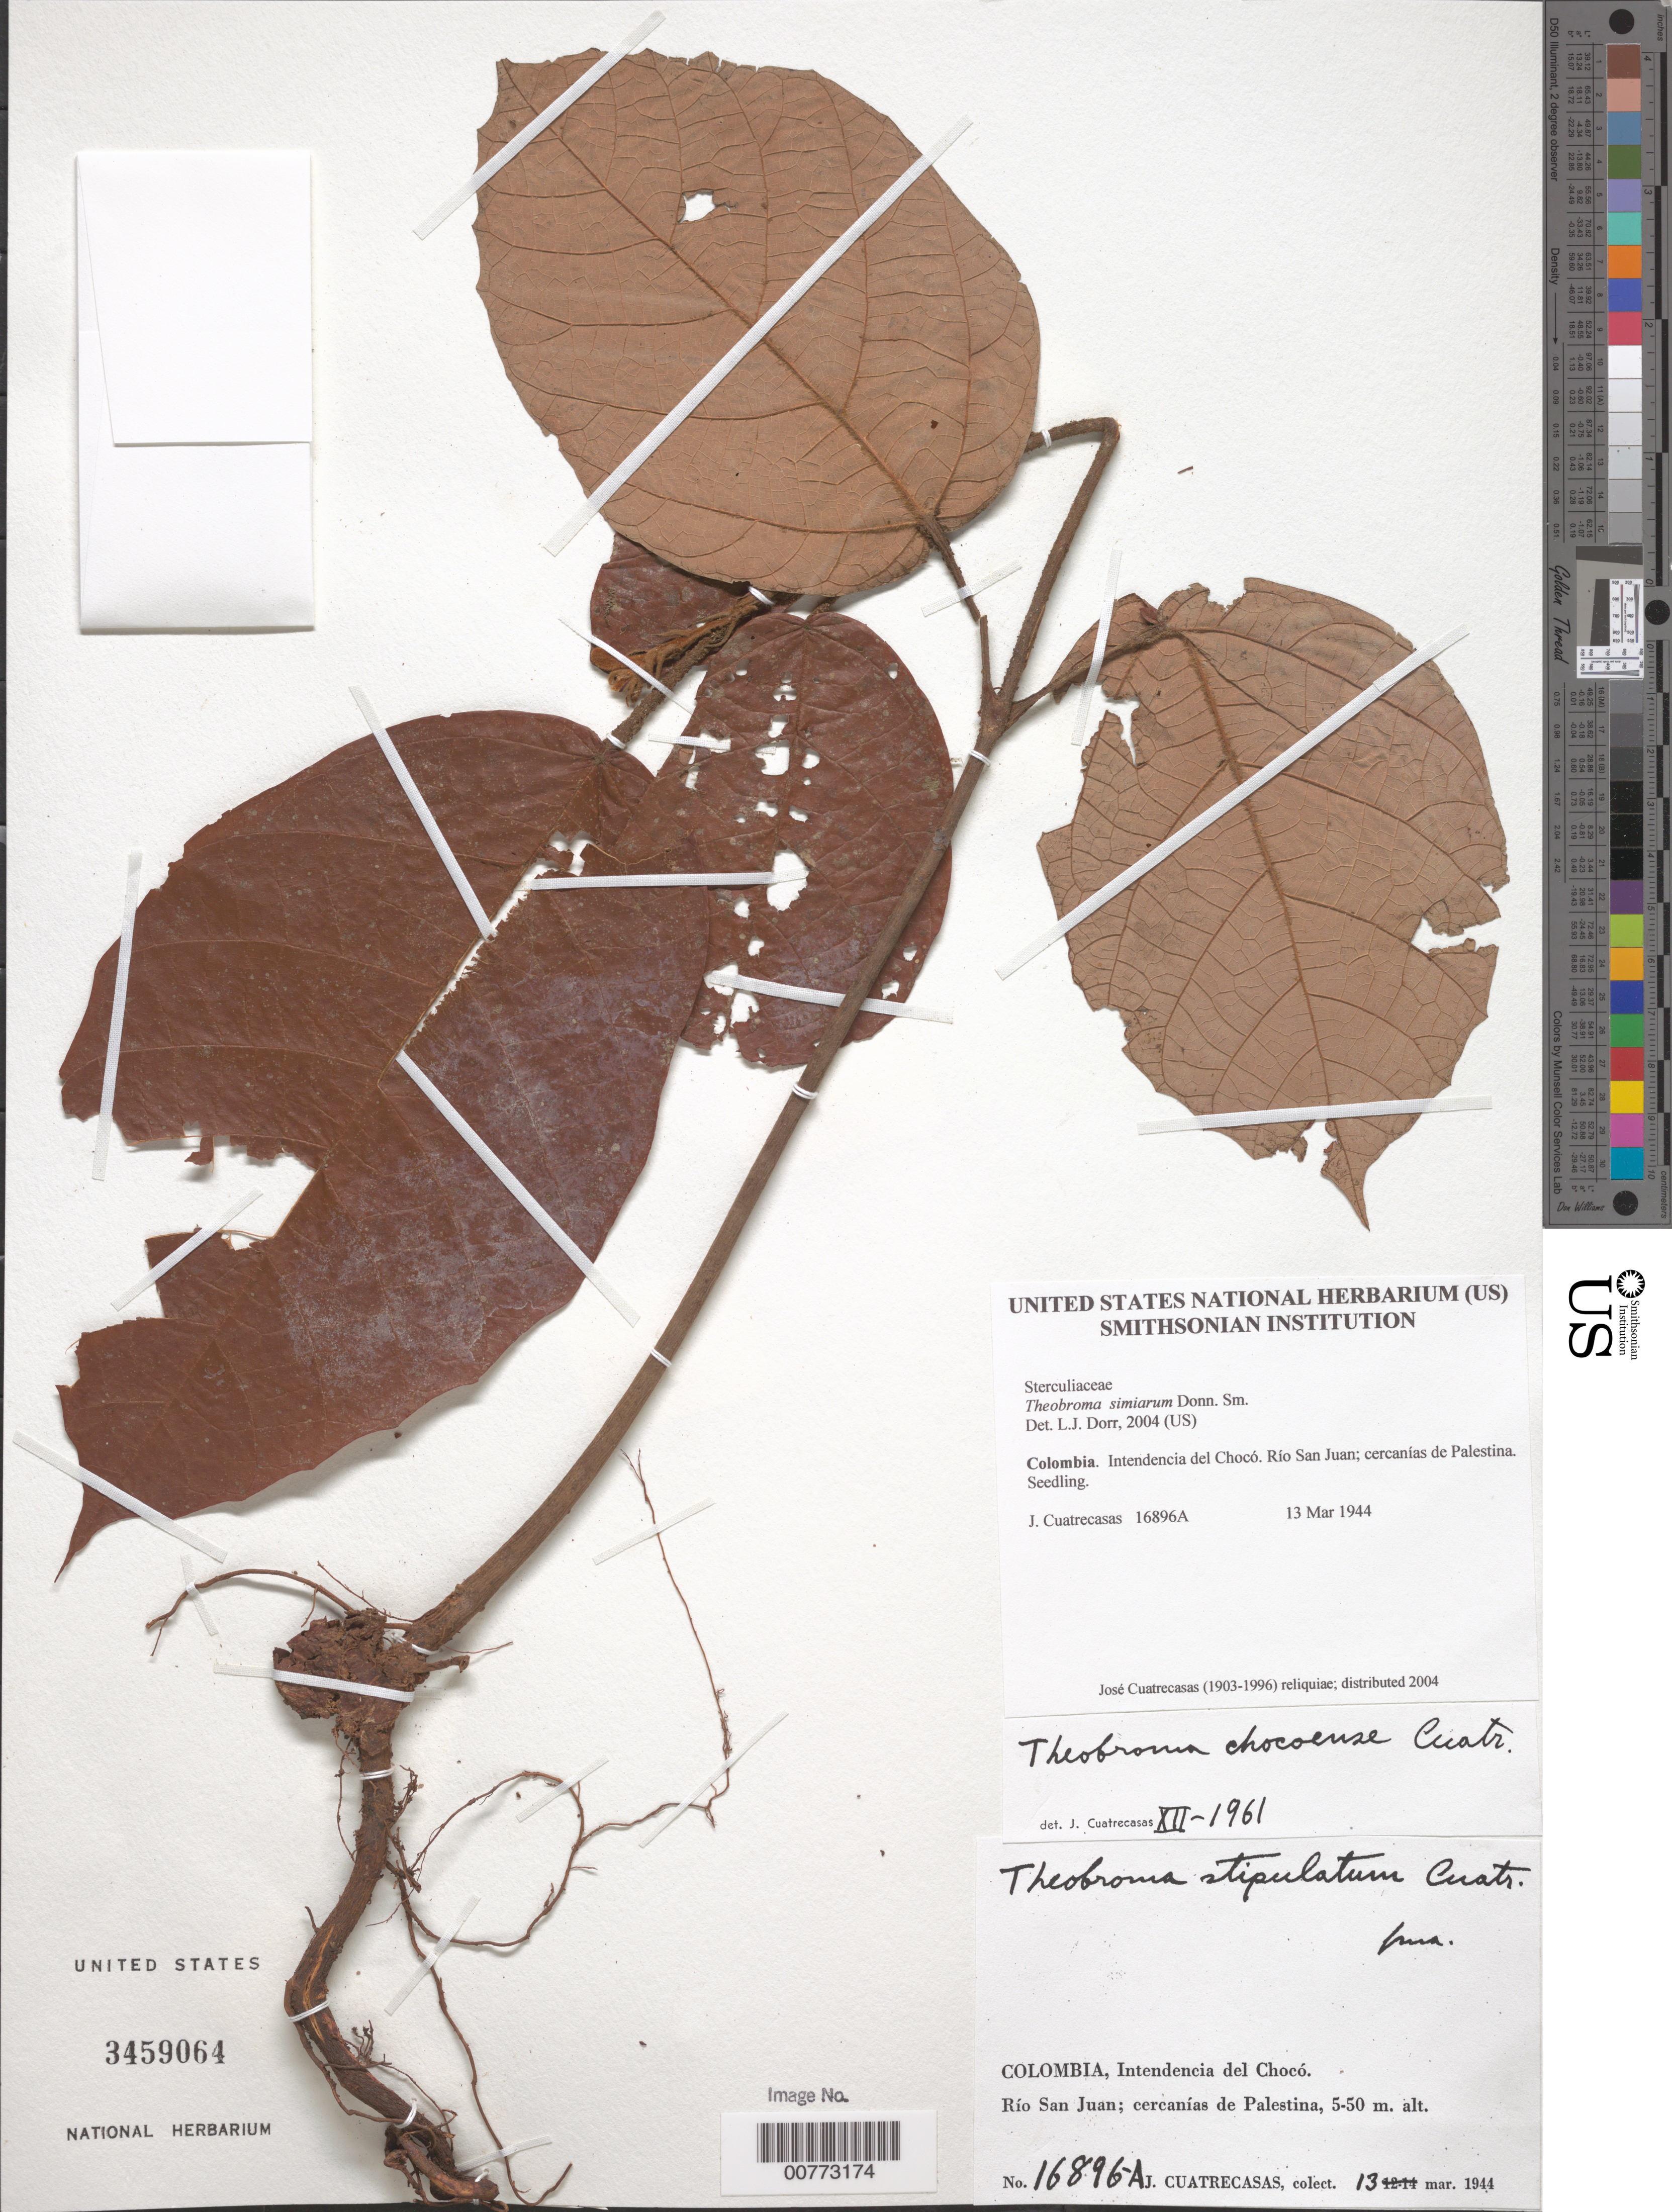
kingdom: Plantae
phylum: Tracheophyta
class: Magnoliopsida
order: Malvales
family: Malvaceae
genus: Theobroma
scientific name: Theobroma simiarum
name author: Donn. Sm.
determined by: Dorr, L. J., (BOT), Smithsonian Institution - National Museum of Natural History (UNITED STATES)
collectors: J. Cuatrecasas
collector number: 16896A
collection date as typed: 13 Mar 1944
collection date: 1944-03-13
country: Colombia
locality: Intendencia del Chocó. Río San Juan; cercanías de Palestina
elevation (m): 5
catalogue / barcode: US 3459064